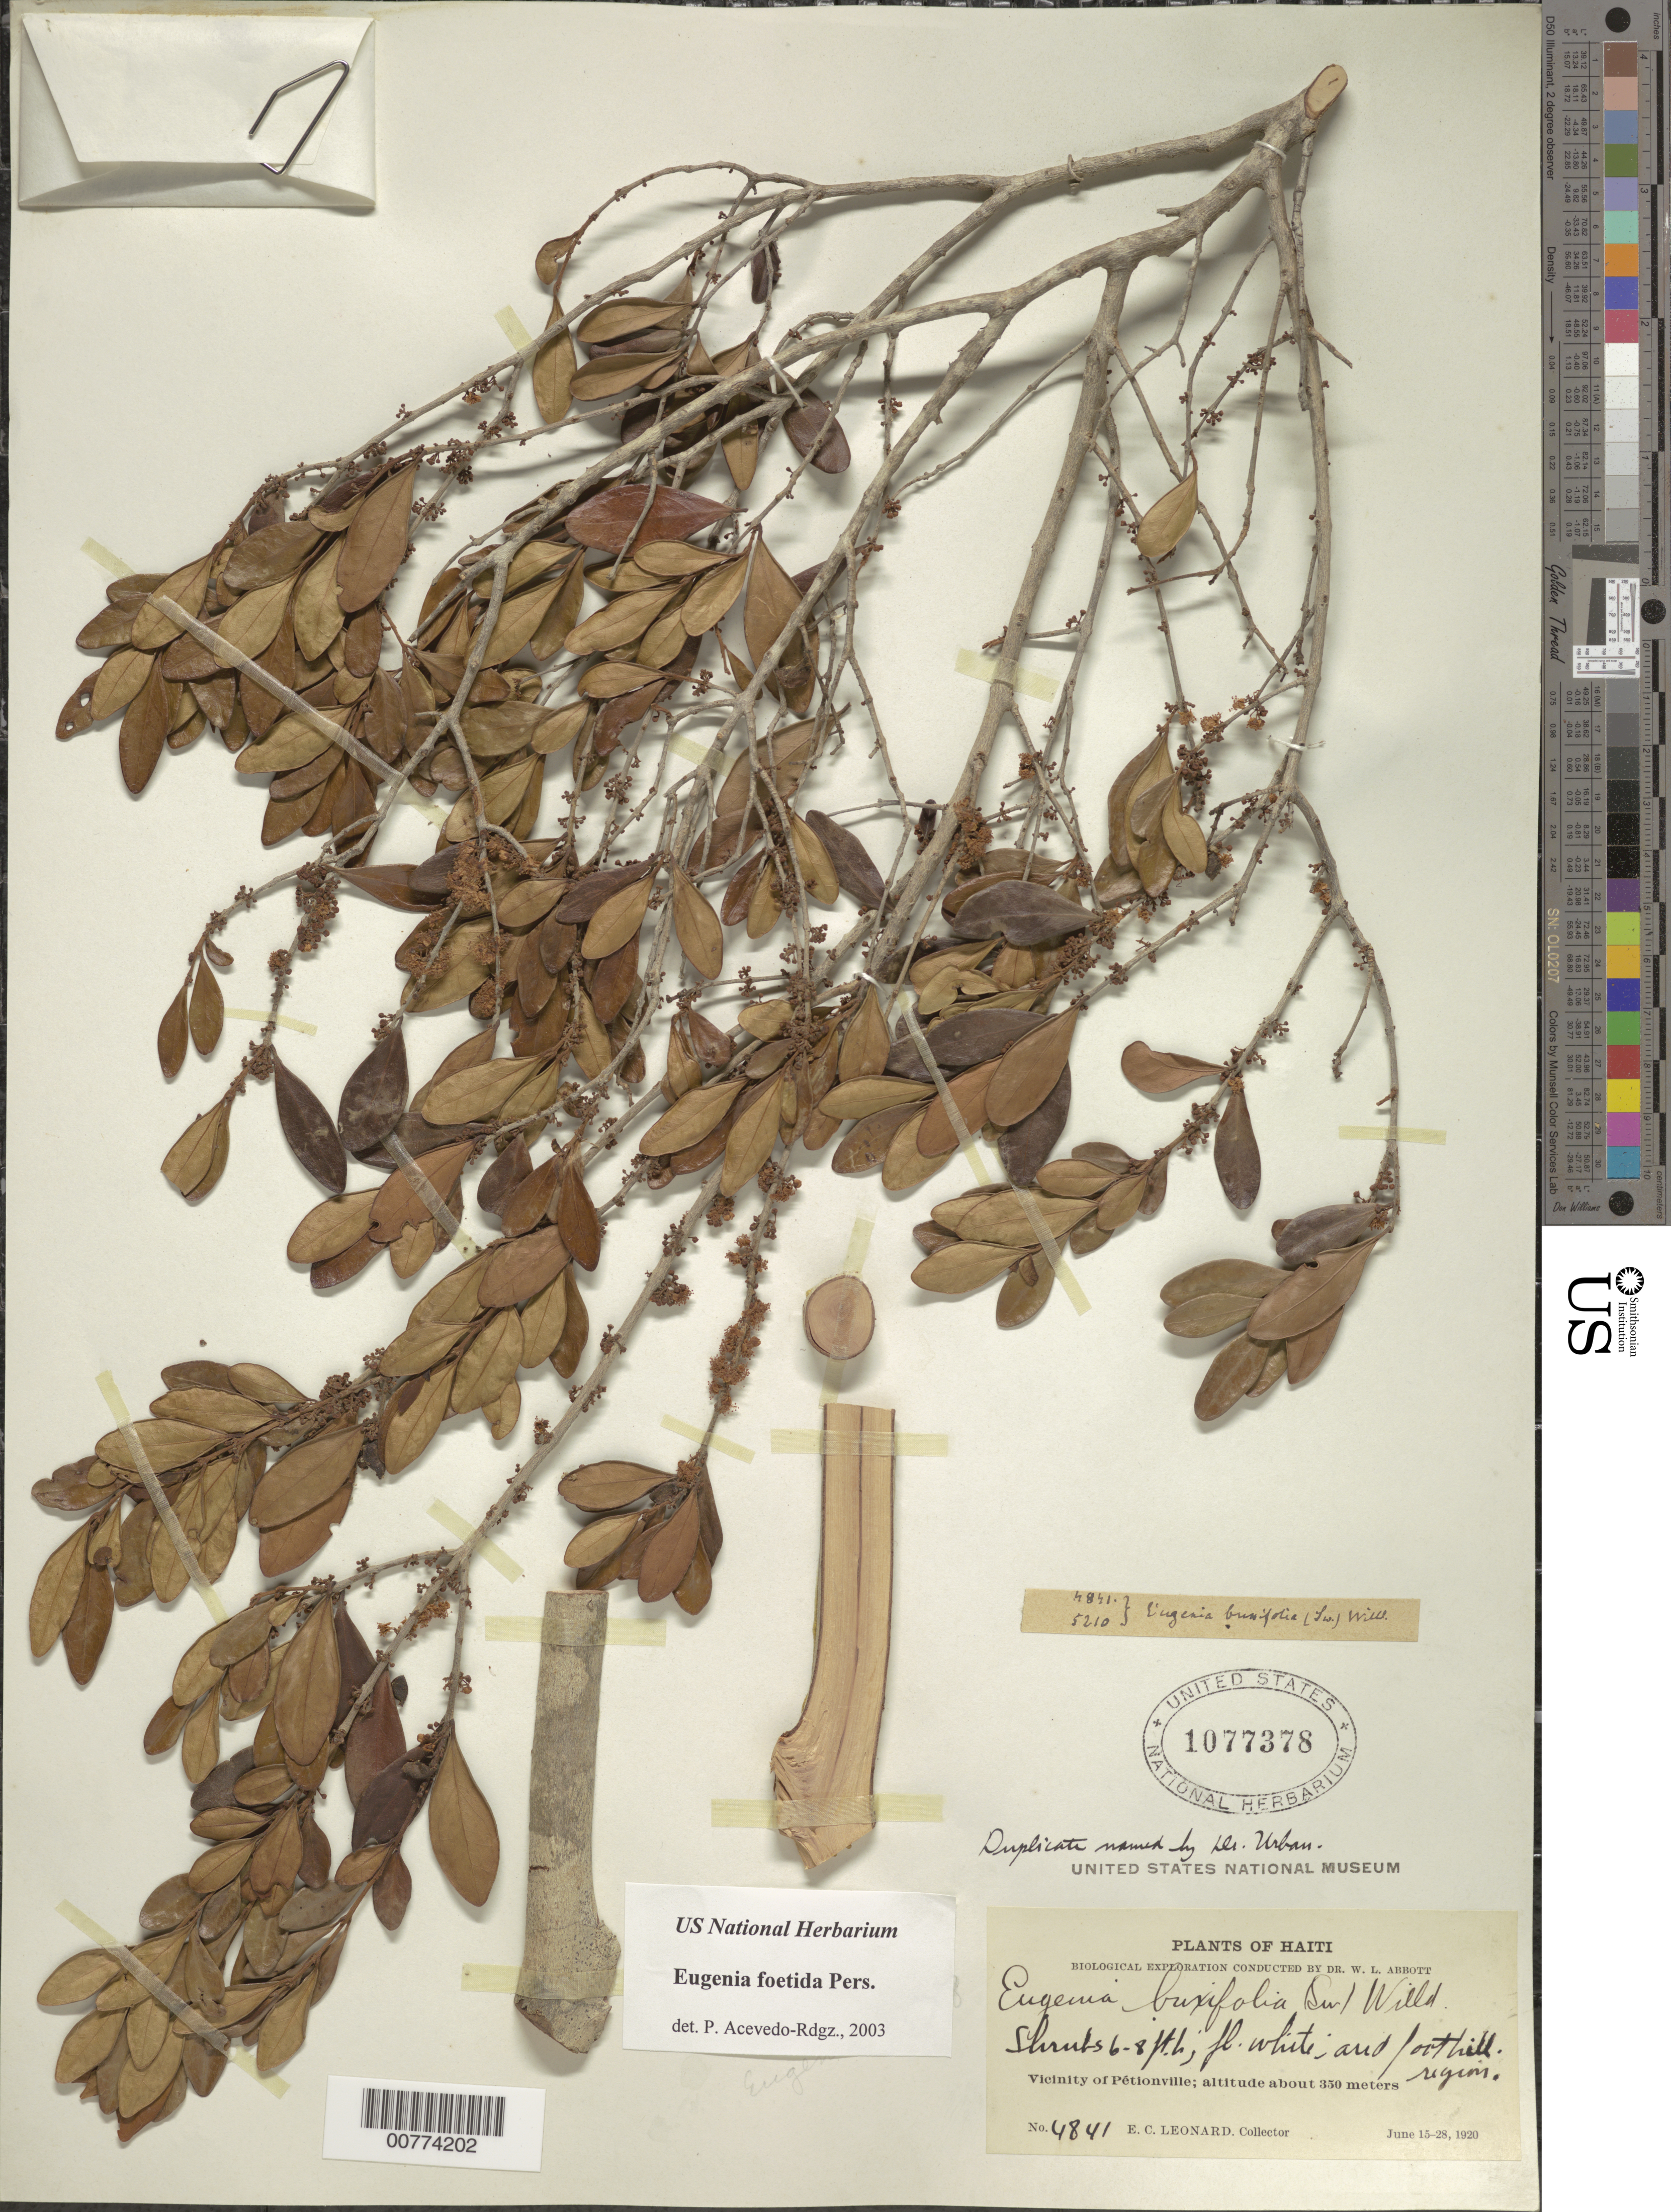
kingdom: Plantae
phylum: Tracheophyta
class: Magnoliopsida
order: Myrtales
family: Myrtaceae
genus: Eugenia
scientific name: Eugenia foetida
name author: Pers.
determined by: Acevedo-Rodríguez, P., (BOT), Smithsonian Institution - National Museum of Natural History (UNITED STATES)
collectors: E. C. Leonard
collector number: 4841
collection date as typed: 15 Jun 1920 28 Jun 1920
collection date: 1920-06-15/1920-06-28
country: Haiti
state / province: Ouest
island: Hispaniola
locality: Vicinity of Pétionville.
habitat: Arid foot hill region.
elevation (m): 350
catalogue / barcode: US 1077378